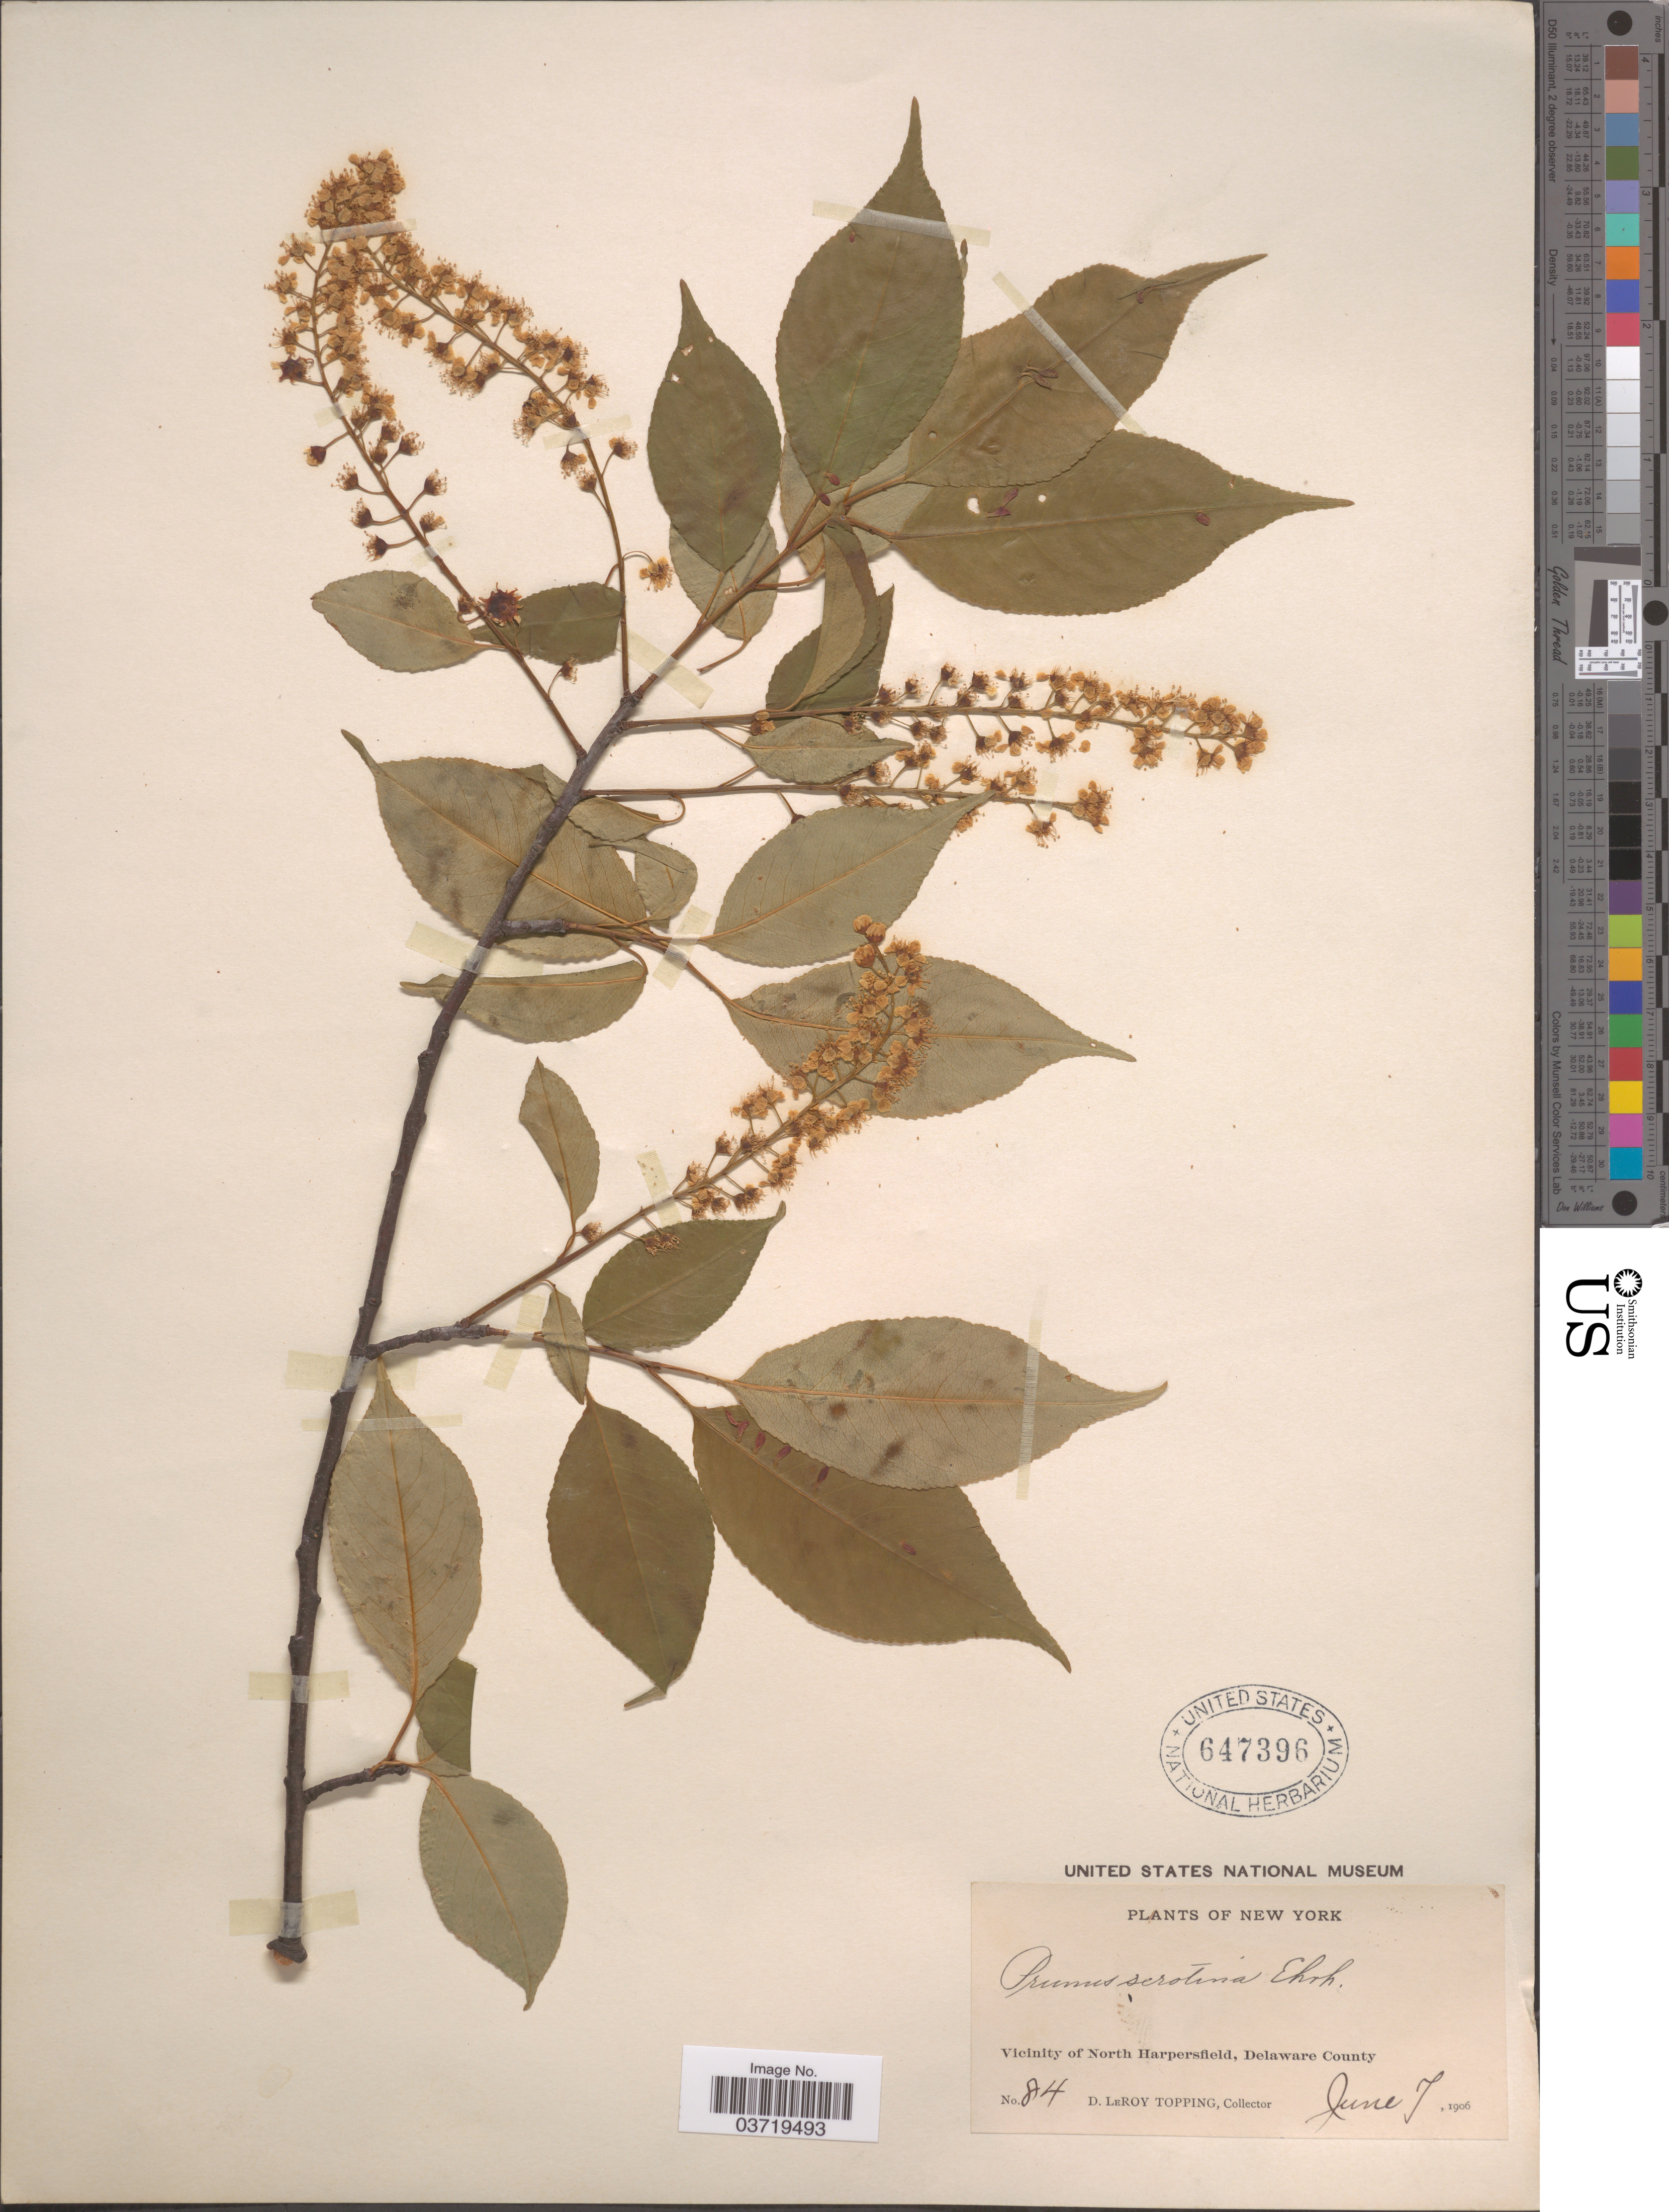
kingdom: Plantae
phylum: Tracheophyta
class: Magnoliopsida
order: Rosales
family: Rosaceae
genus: Prunus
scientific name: Prunus serotina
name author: Ehrh.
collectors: D. L. Topping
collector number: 84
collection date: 1906-06-07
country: United States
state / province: New York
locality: Vicinity of North Harpersfield, Delaware County.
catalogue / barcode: US 647396